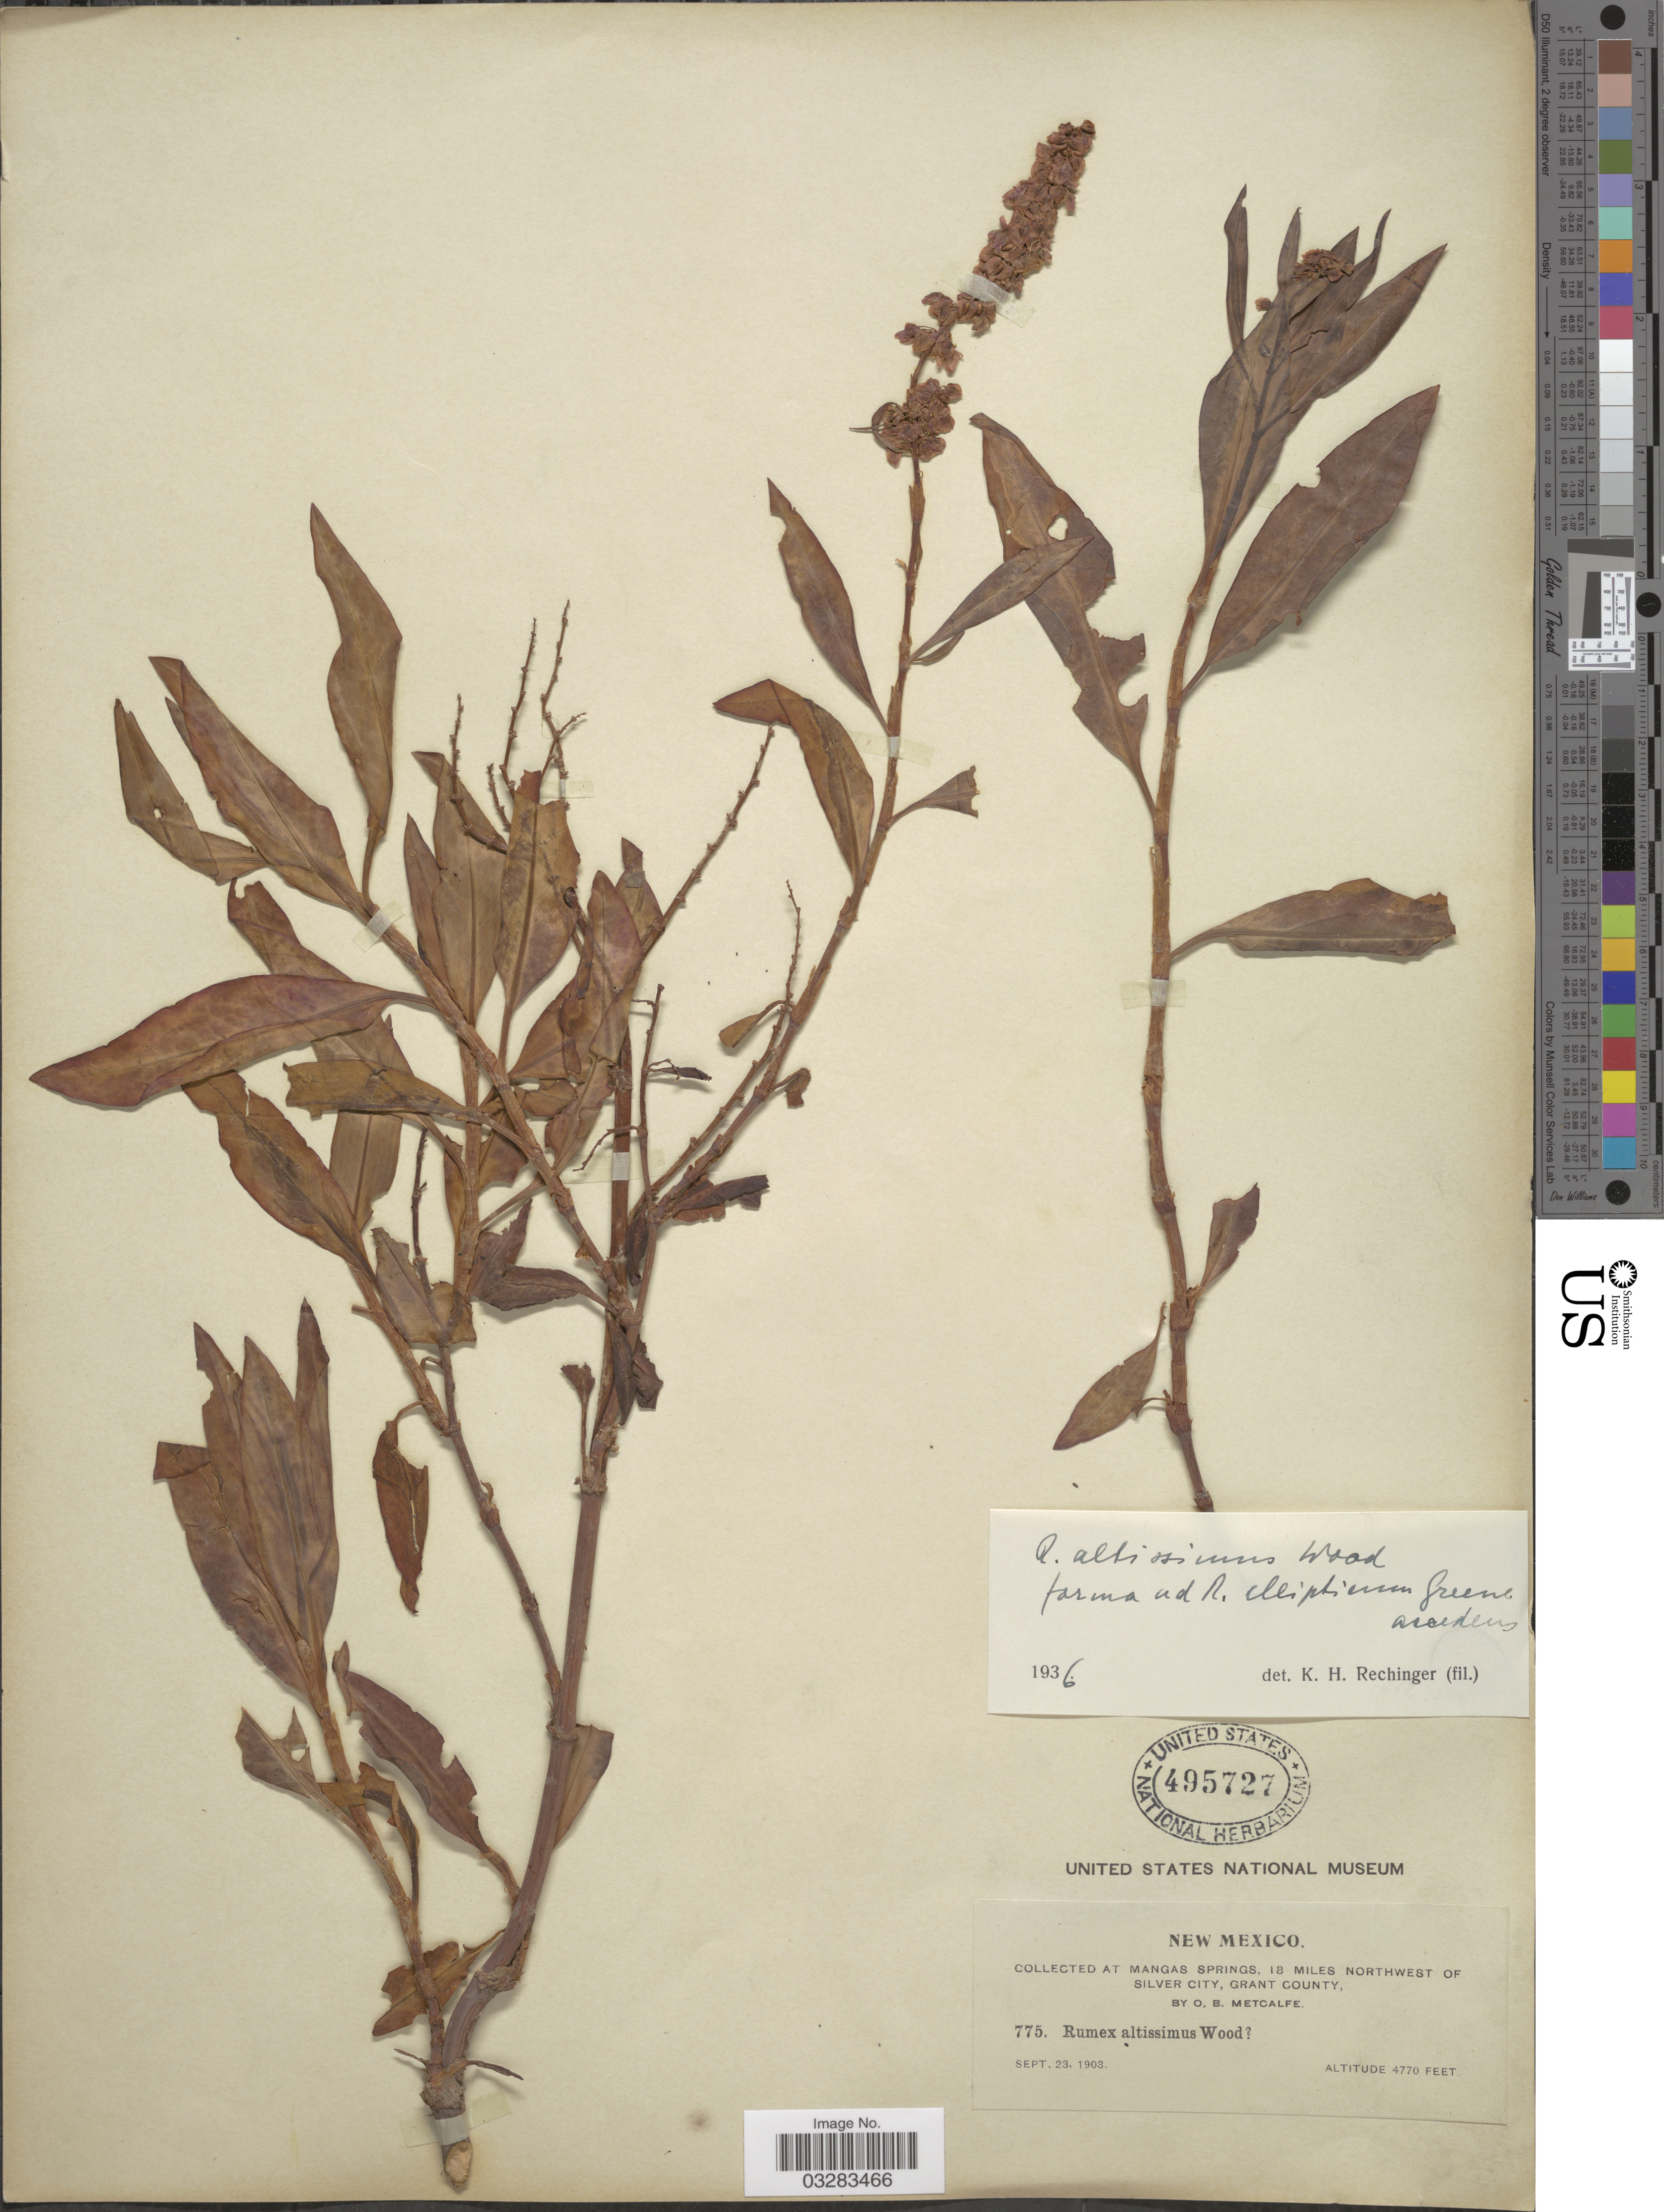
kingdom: Plantae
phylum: Tracheophyta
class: Magnoliopsida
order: Caryophyllales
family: Polygonaceae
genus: Rumex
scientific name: Rumex altissimus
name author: Alph. Wood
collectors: O. B. Metcalfe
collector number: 775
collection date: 1903-09-23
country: United States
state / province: New Mexico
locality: At mangas Springs, 18 miles northwest of Silver City, Grant County.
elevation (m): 1454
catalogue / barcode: US 495727